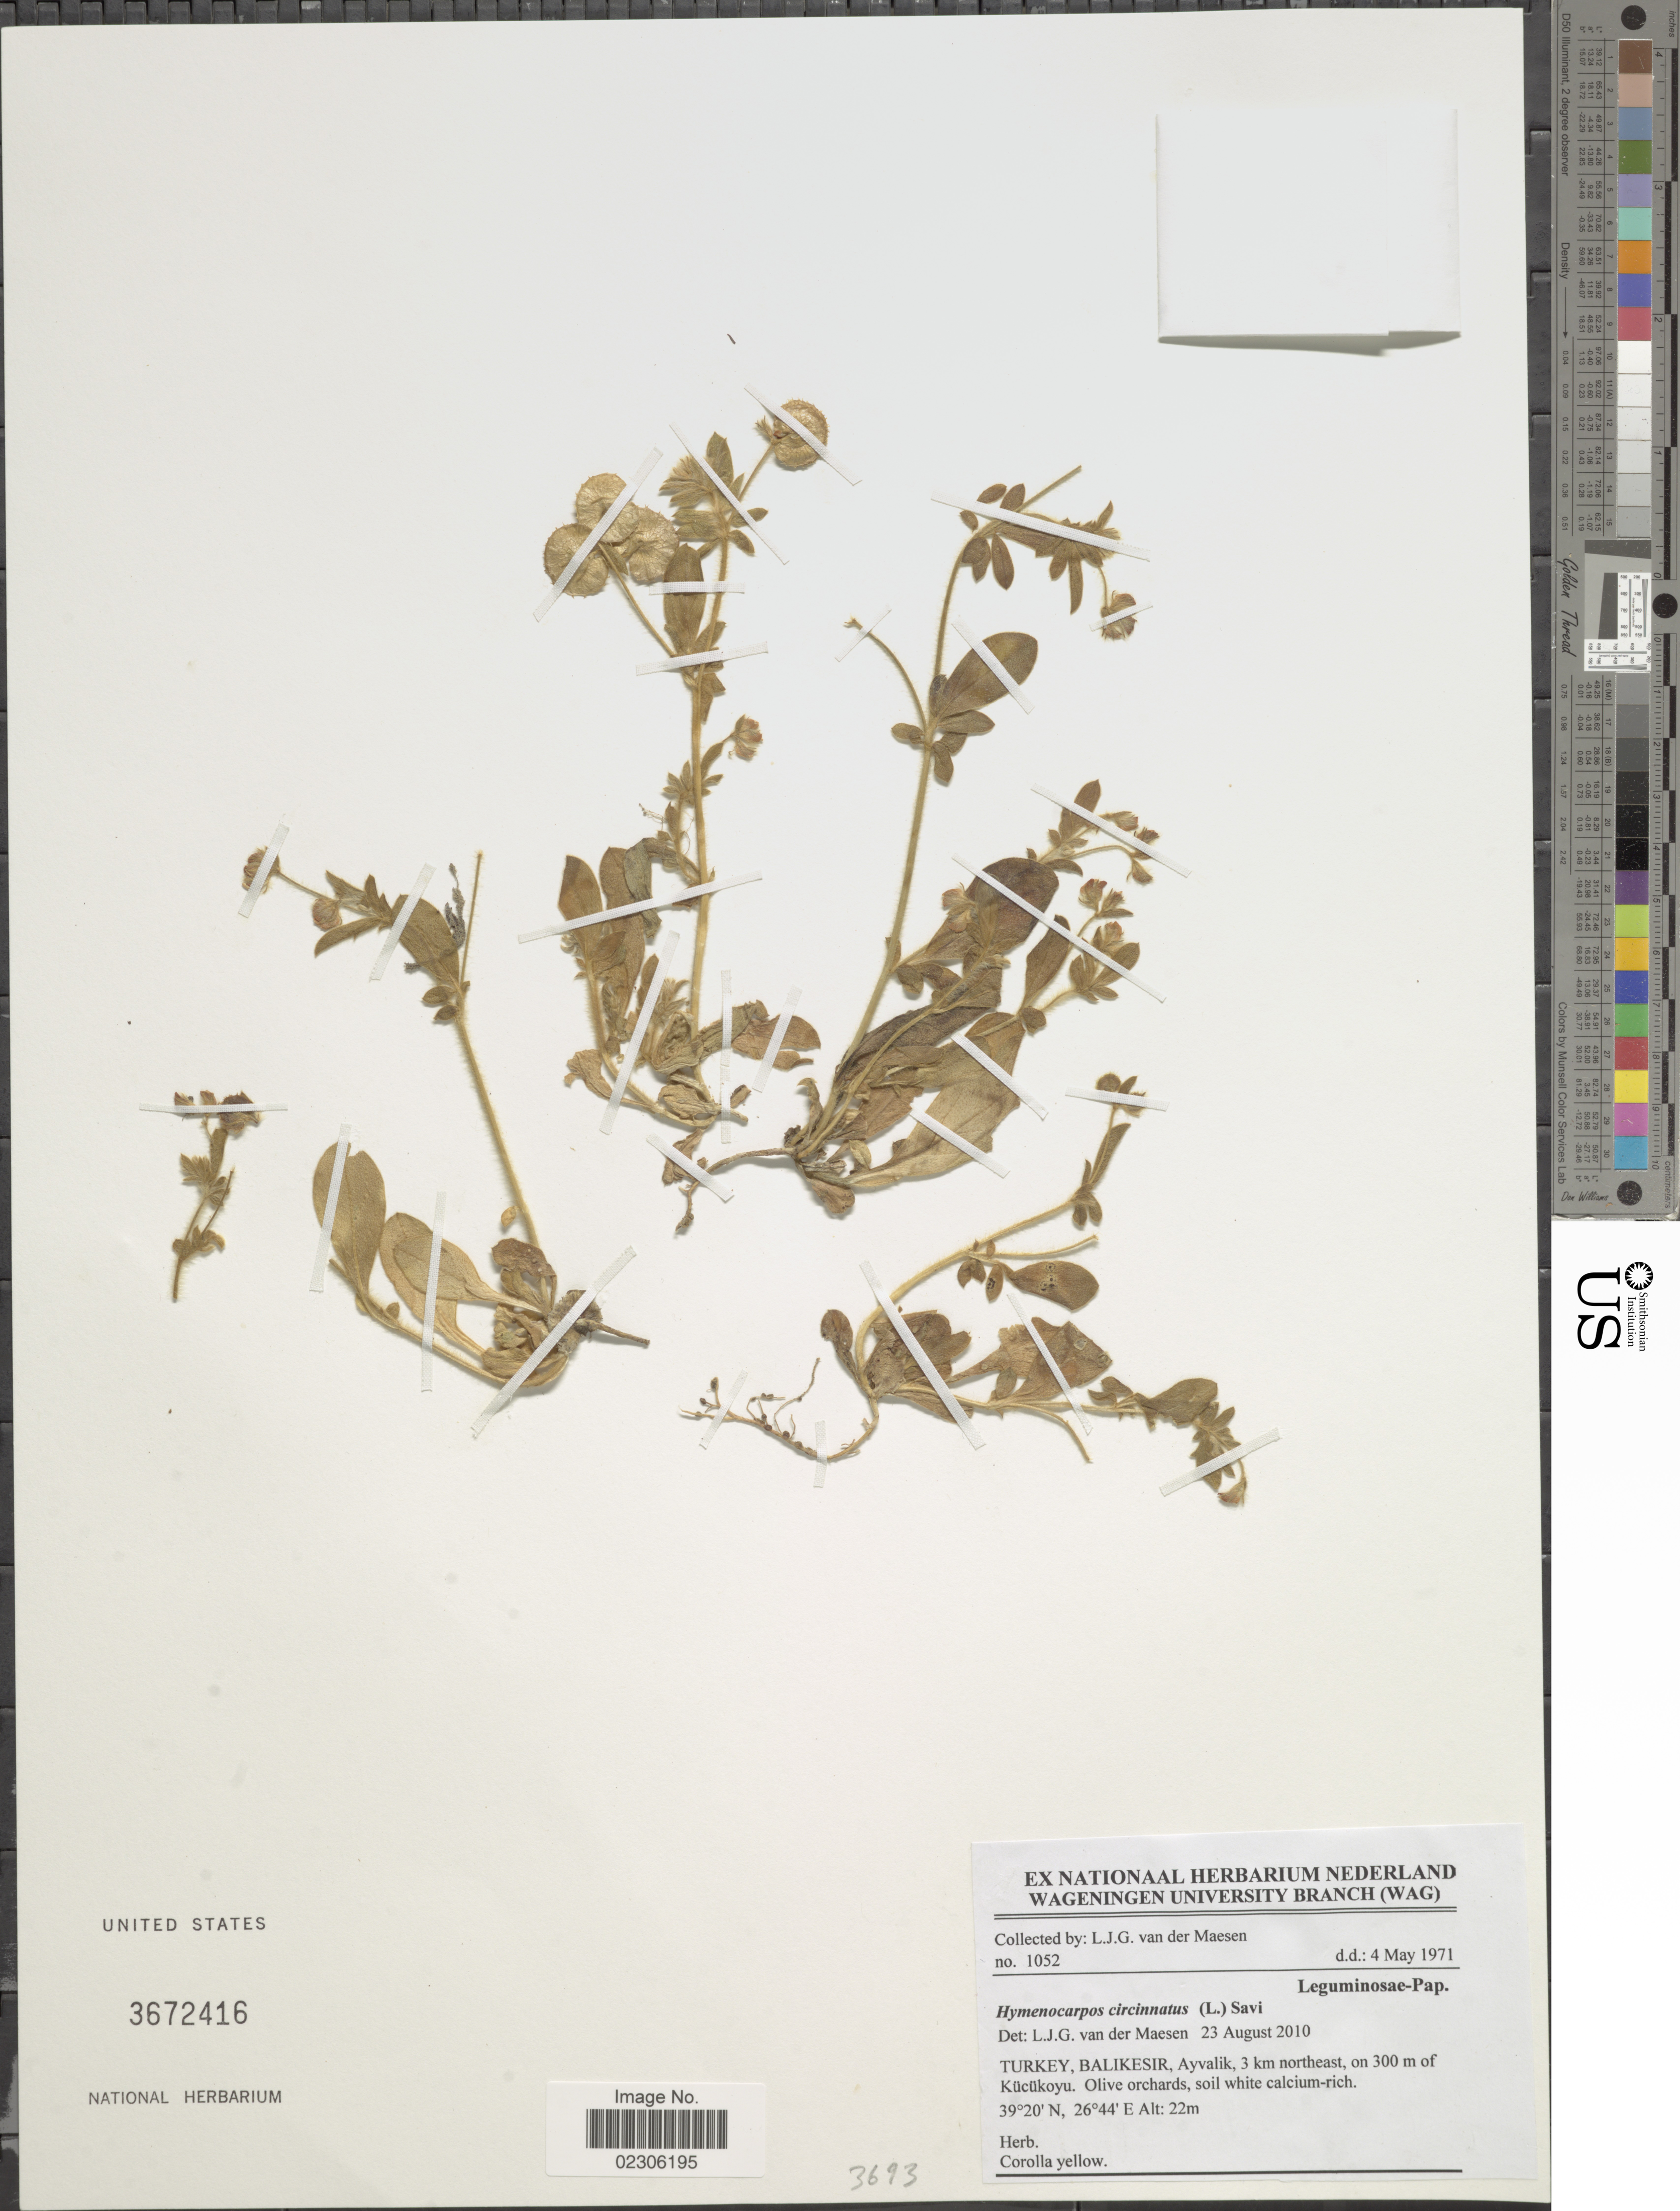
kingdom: Plantae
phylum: Tracheophyta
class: Magnoliopsida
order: Fabales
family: Fabaceae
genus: Hymenocarpos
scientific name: Hymenocarpos circinnatus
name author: (L.) Savi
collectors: L. van der Maesen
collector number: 1052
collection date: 1971-05-04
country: Turkey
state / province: Balikesir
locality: Turkey, Balikesir, Ayvalik, km northeast, on 300 m of Kucukoyu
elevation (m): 22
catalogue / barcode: US 3672416